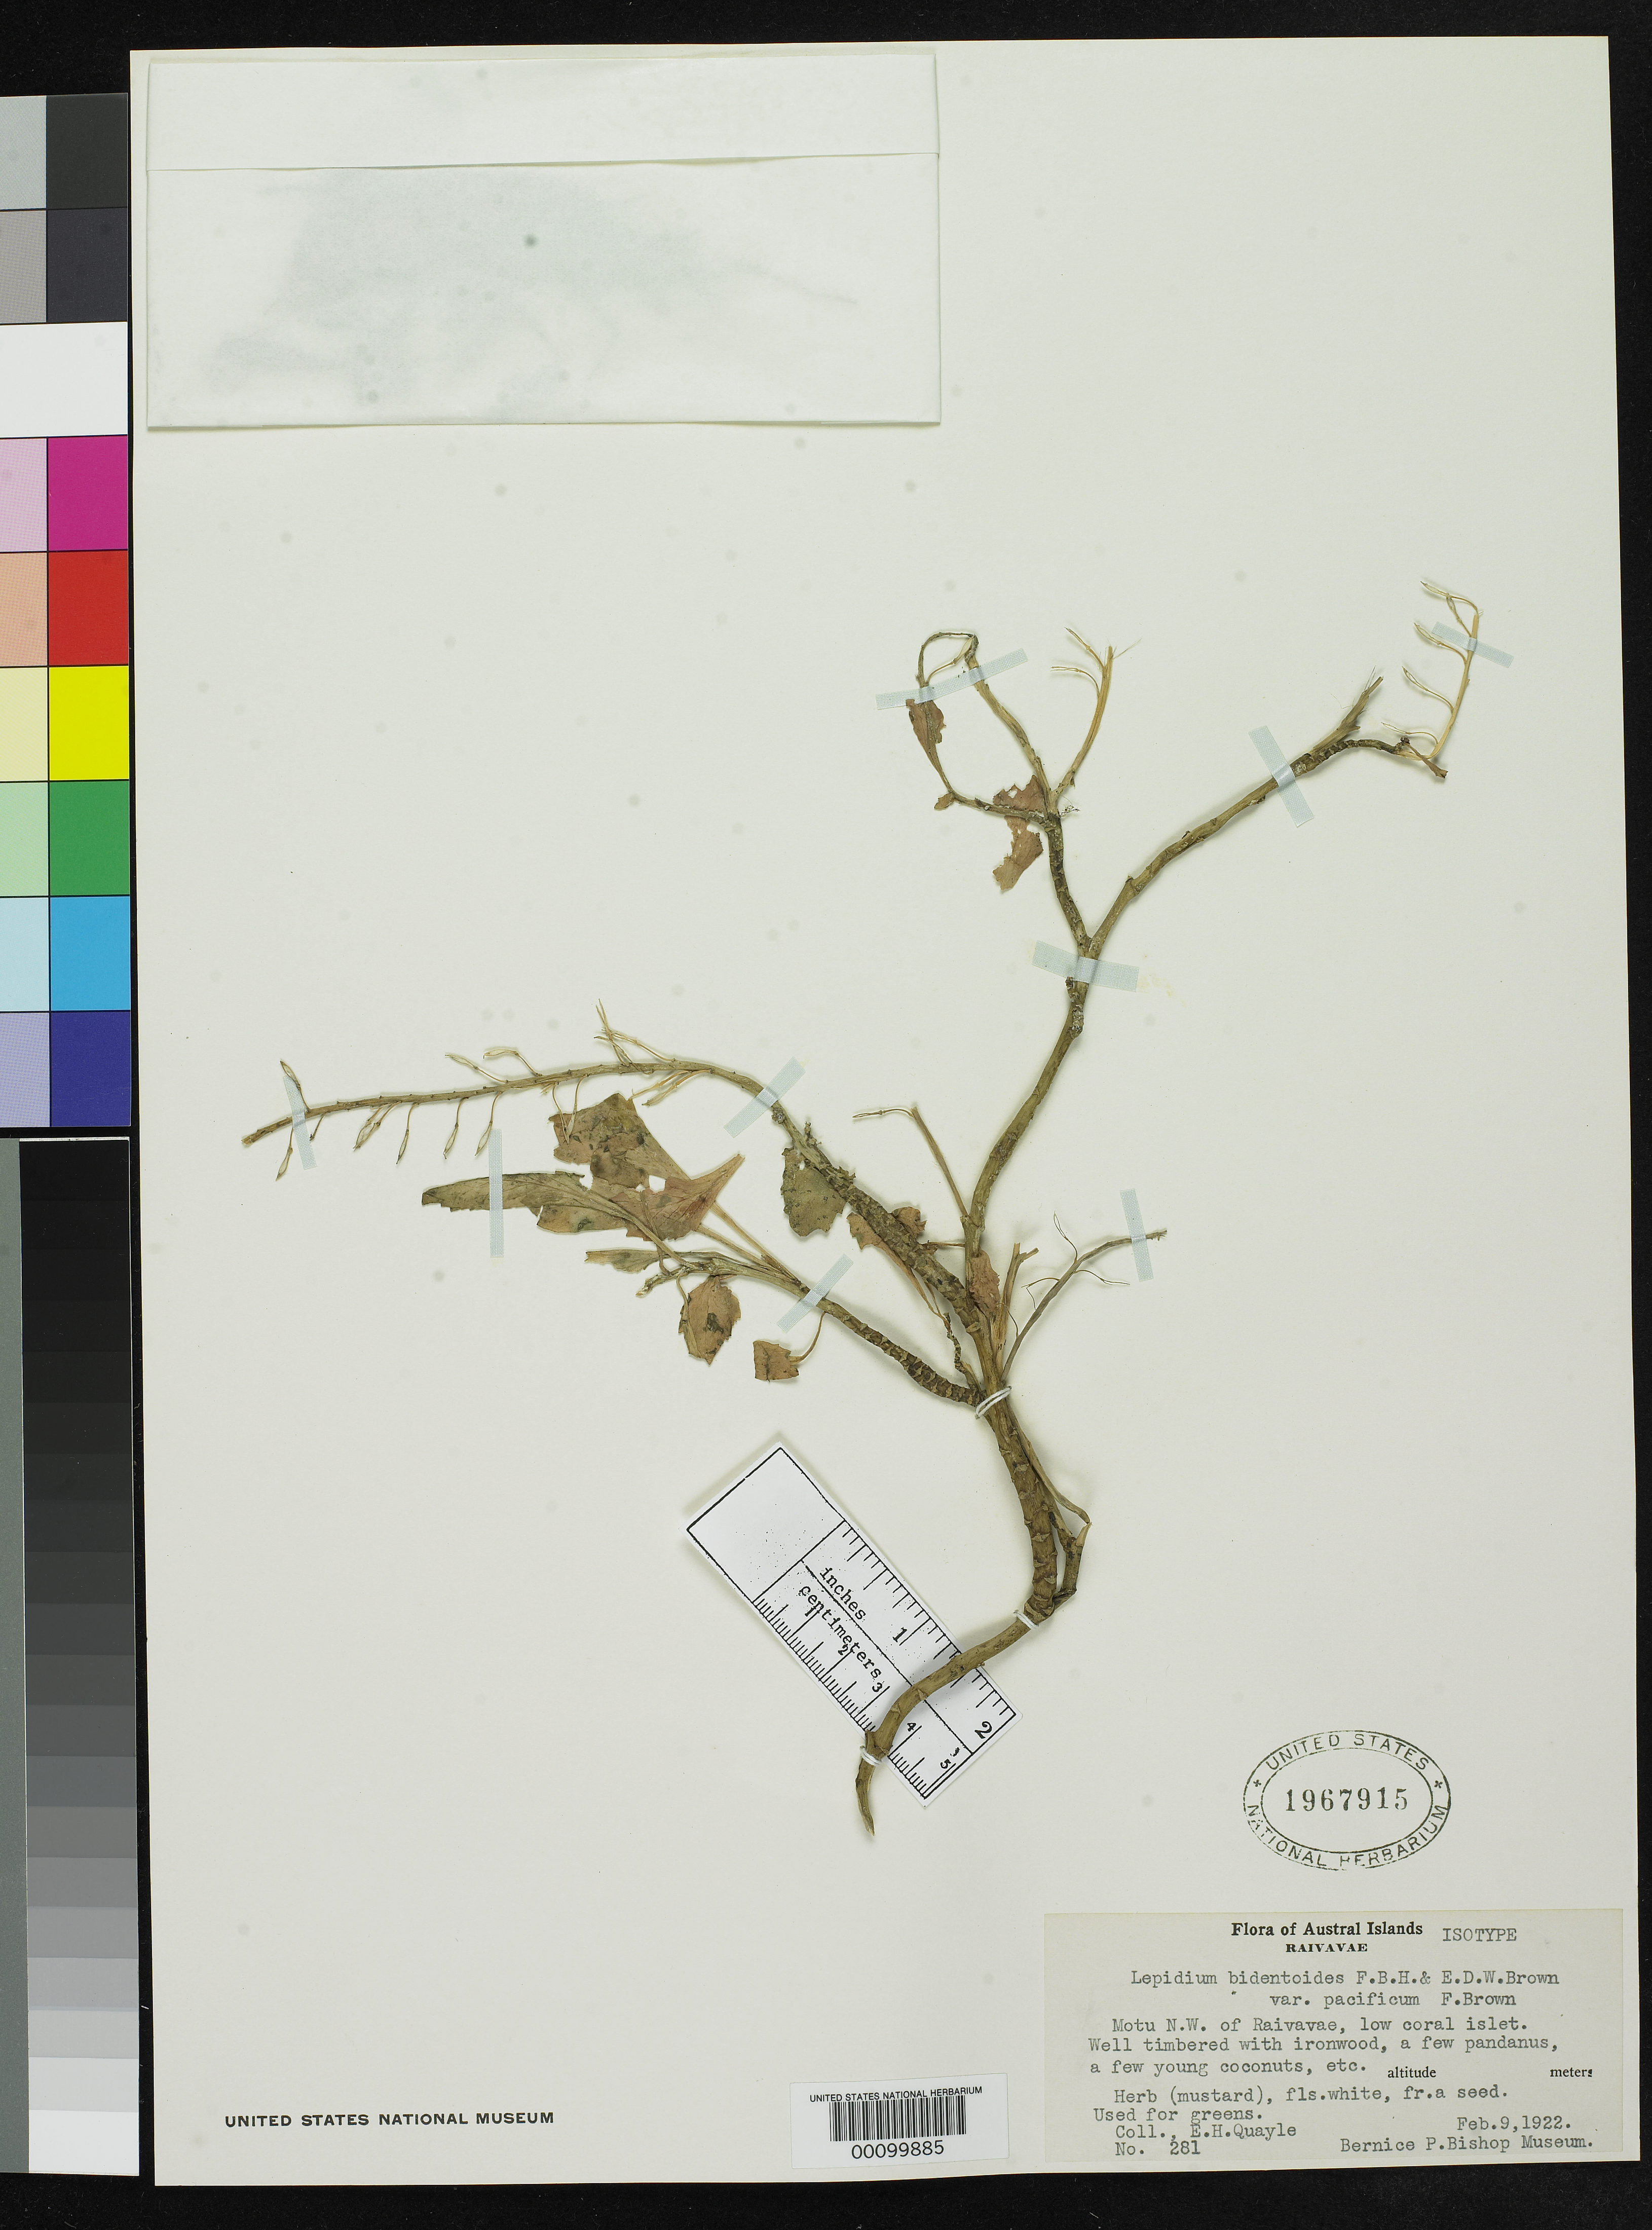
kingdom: Plantae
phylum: Tracheophyta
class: Magnoliopsida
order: Brassicales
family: Brassicaceae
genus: Lepidium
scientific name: Lepidium bidentoides var. pacificum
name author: F. Br.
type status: Type Material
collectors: E. Quayle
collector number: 281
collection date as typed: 09 Feb 1922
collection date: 1922-02-09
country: French Polynesia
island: Raivavae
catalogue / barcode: US 1967915